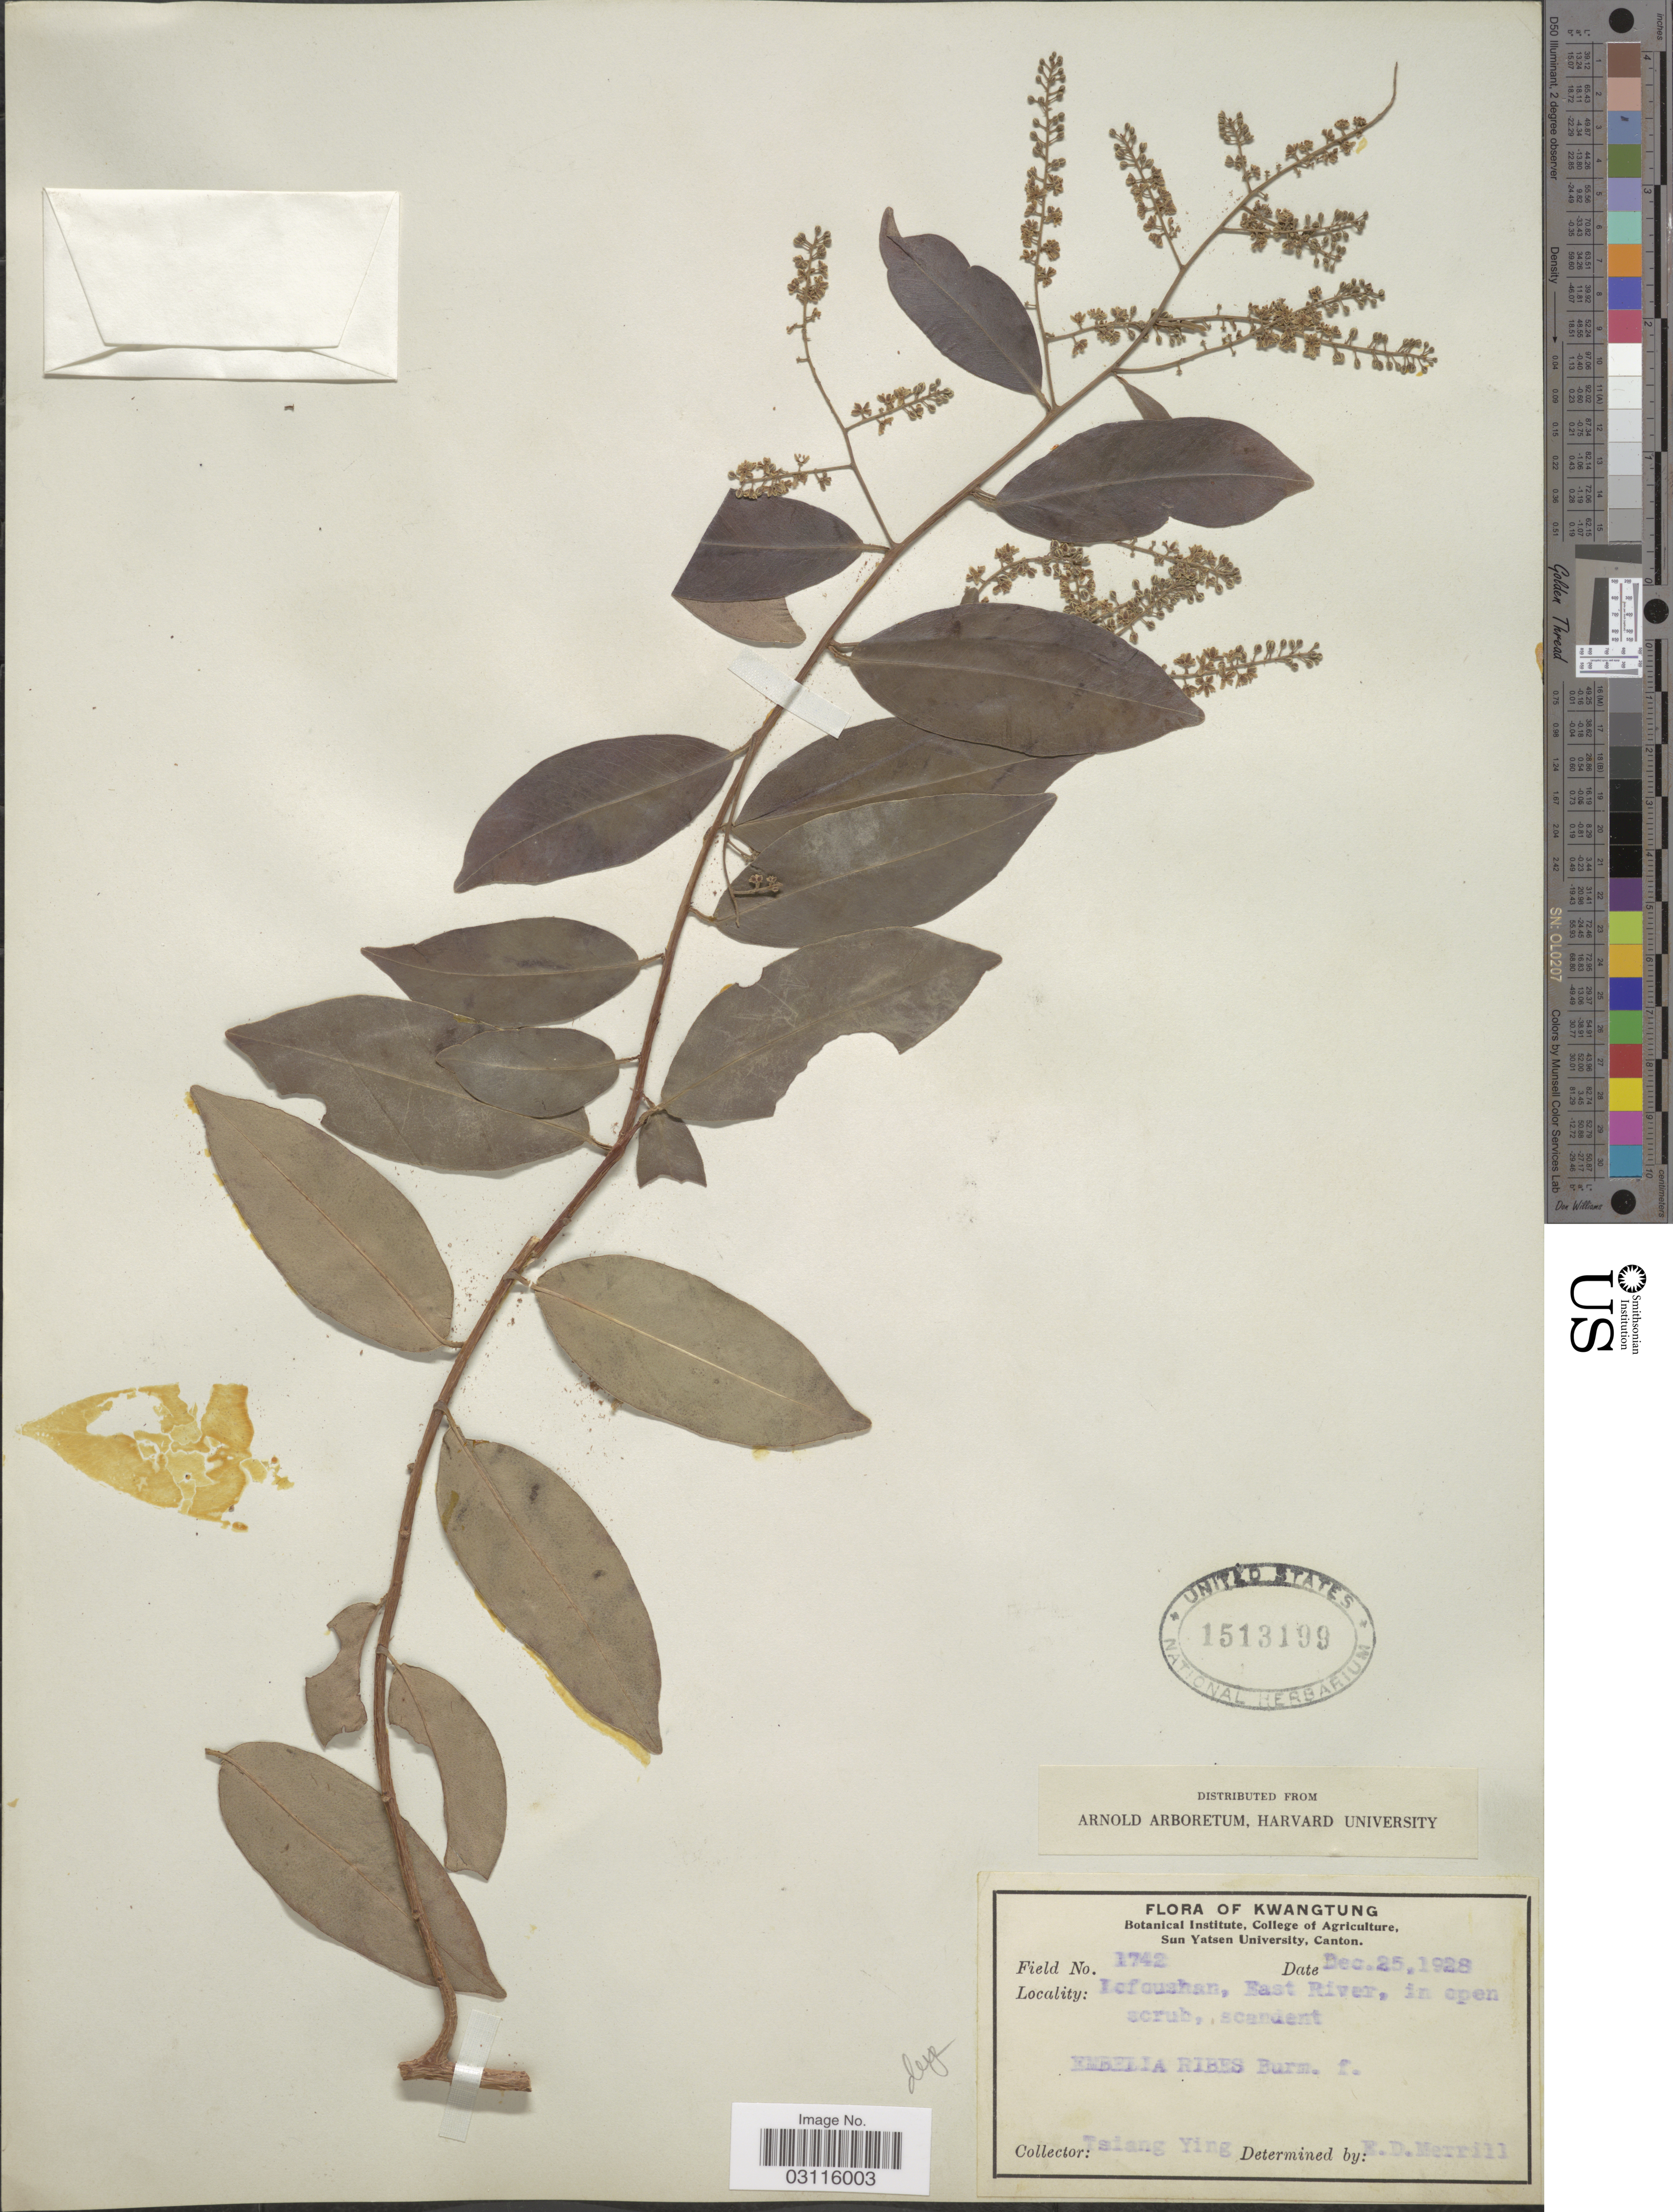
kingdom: Plantae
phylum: Tracheophyta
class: Magnoliopsida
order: Ericales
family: Primulaceae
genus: Embelia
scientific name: Embelia ribes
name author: Burm. f.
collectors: T. Ying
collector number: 1742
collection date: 1928-12-25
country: China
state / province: Guangdong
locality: Kwangtung, Lofoushan, East River.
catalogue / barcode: US 1513199